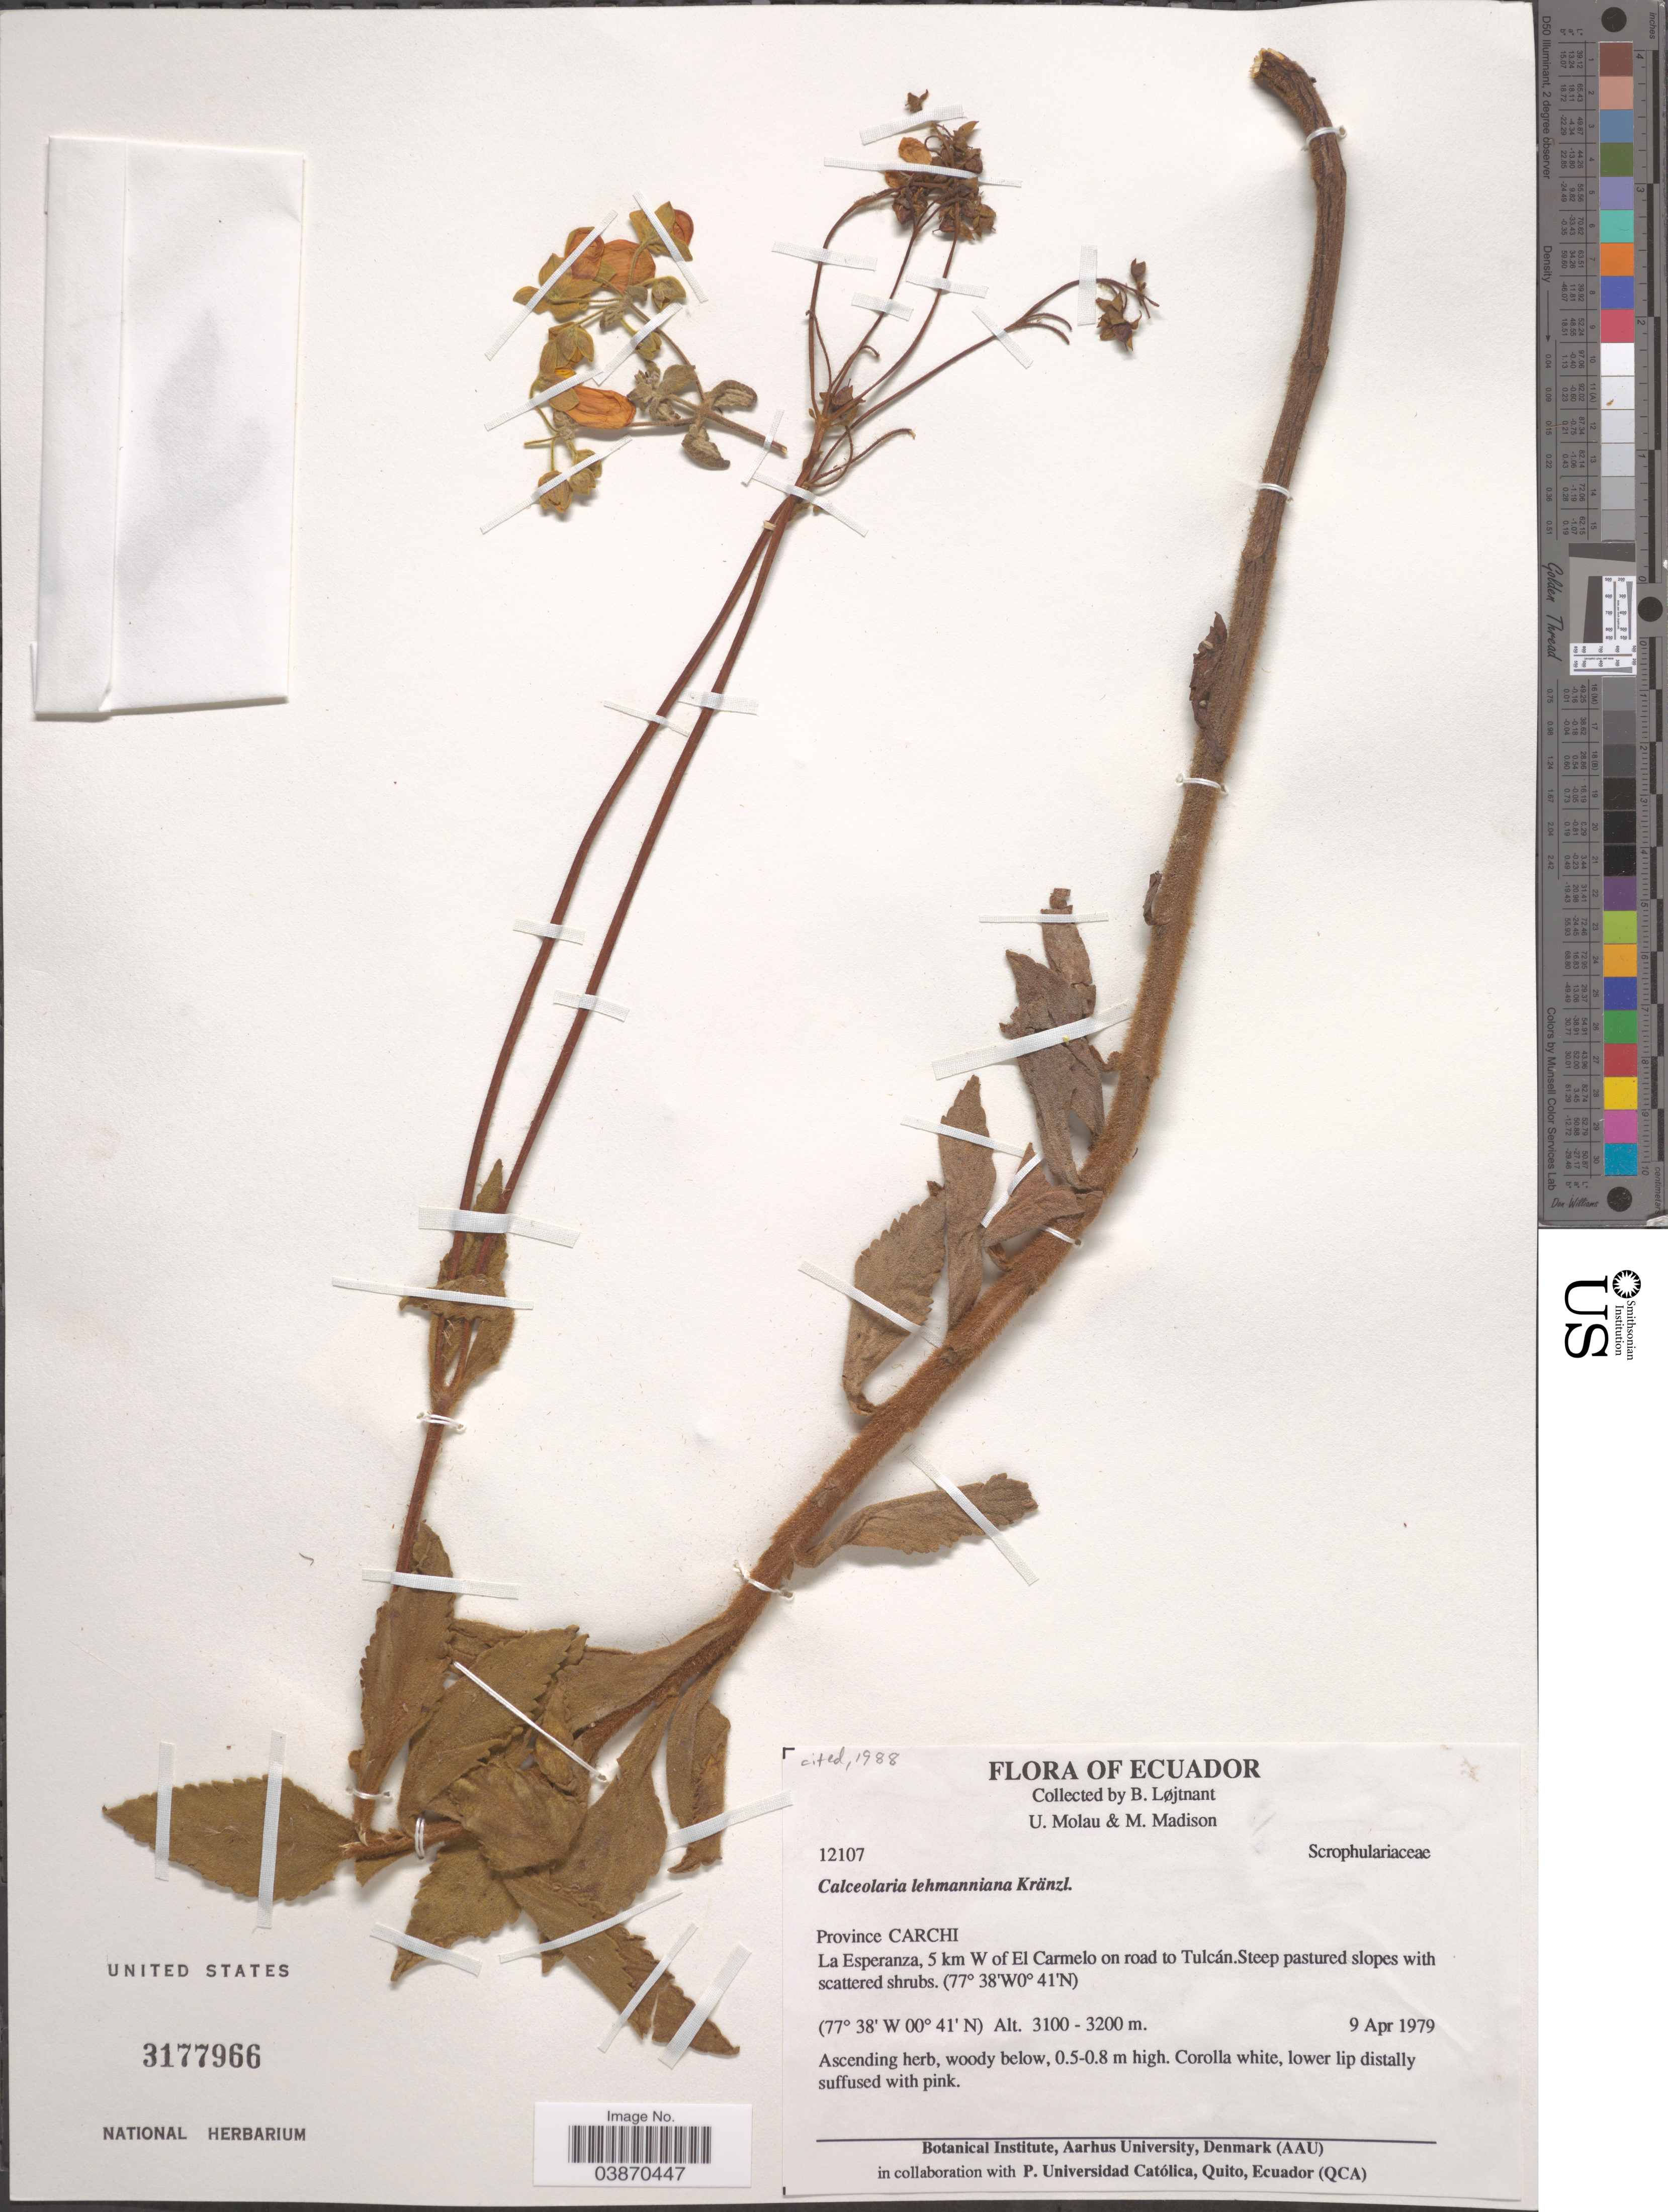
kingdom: Plantae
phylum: Tracheophyta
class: Magnoliopsida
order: Lamiales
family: Calceolariaceae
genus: Calceolaria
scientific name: Calceolaria lehmanniana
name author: Kraenzl.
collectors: B. Löjtnant, U. Molau & M. Madison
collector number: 12107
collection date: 1979-04-09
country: Ecuador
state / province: Carchi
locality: La Esperanza, 5 km W of El Carmelo on road to Tulcán.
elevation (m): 3100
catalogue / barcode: US 3177966